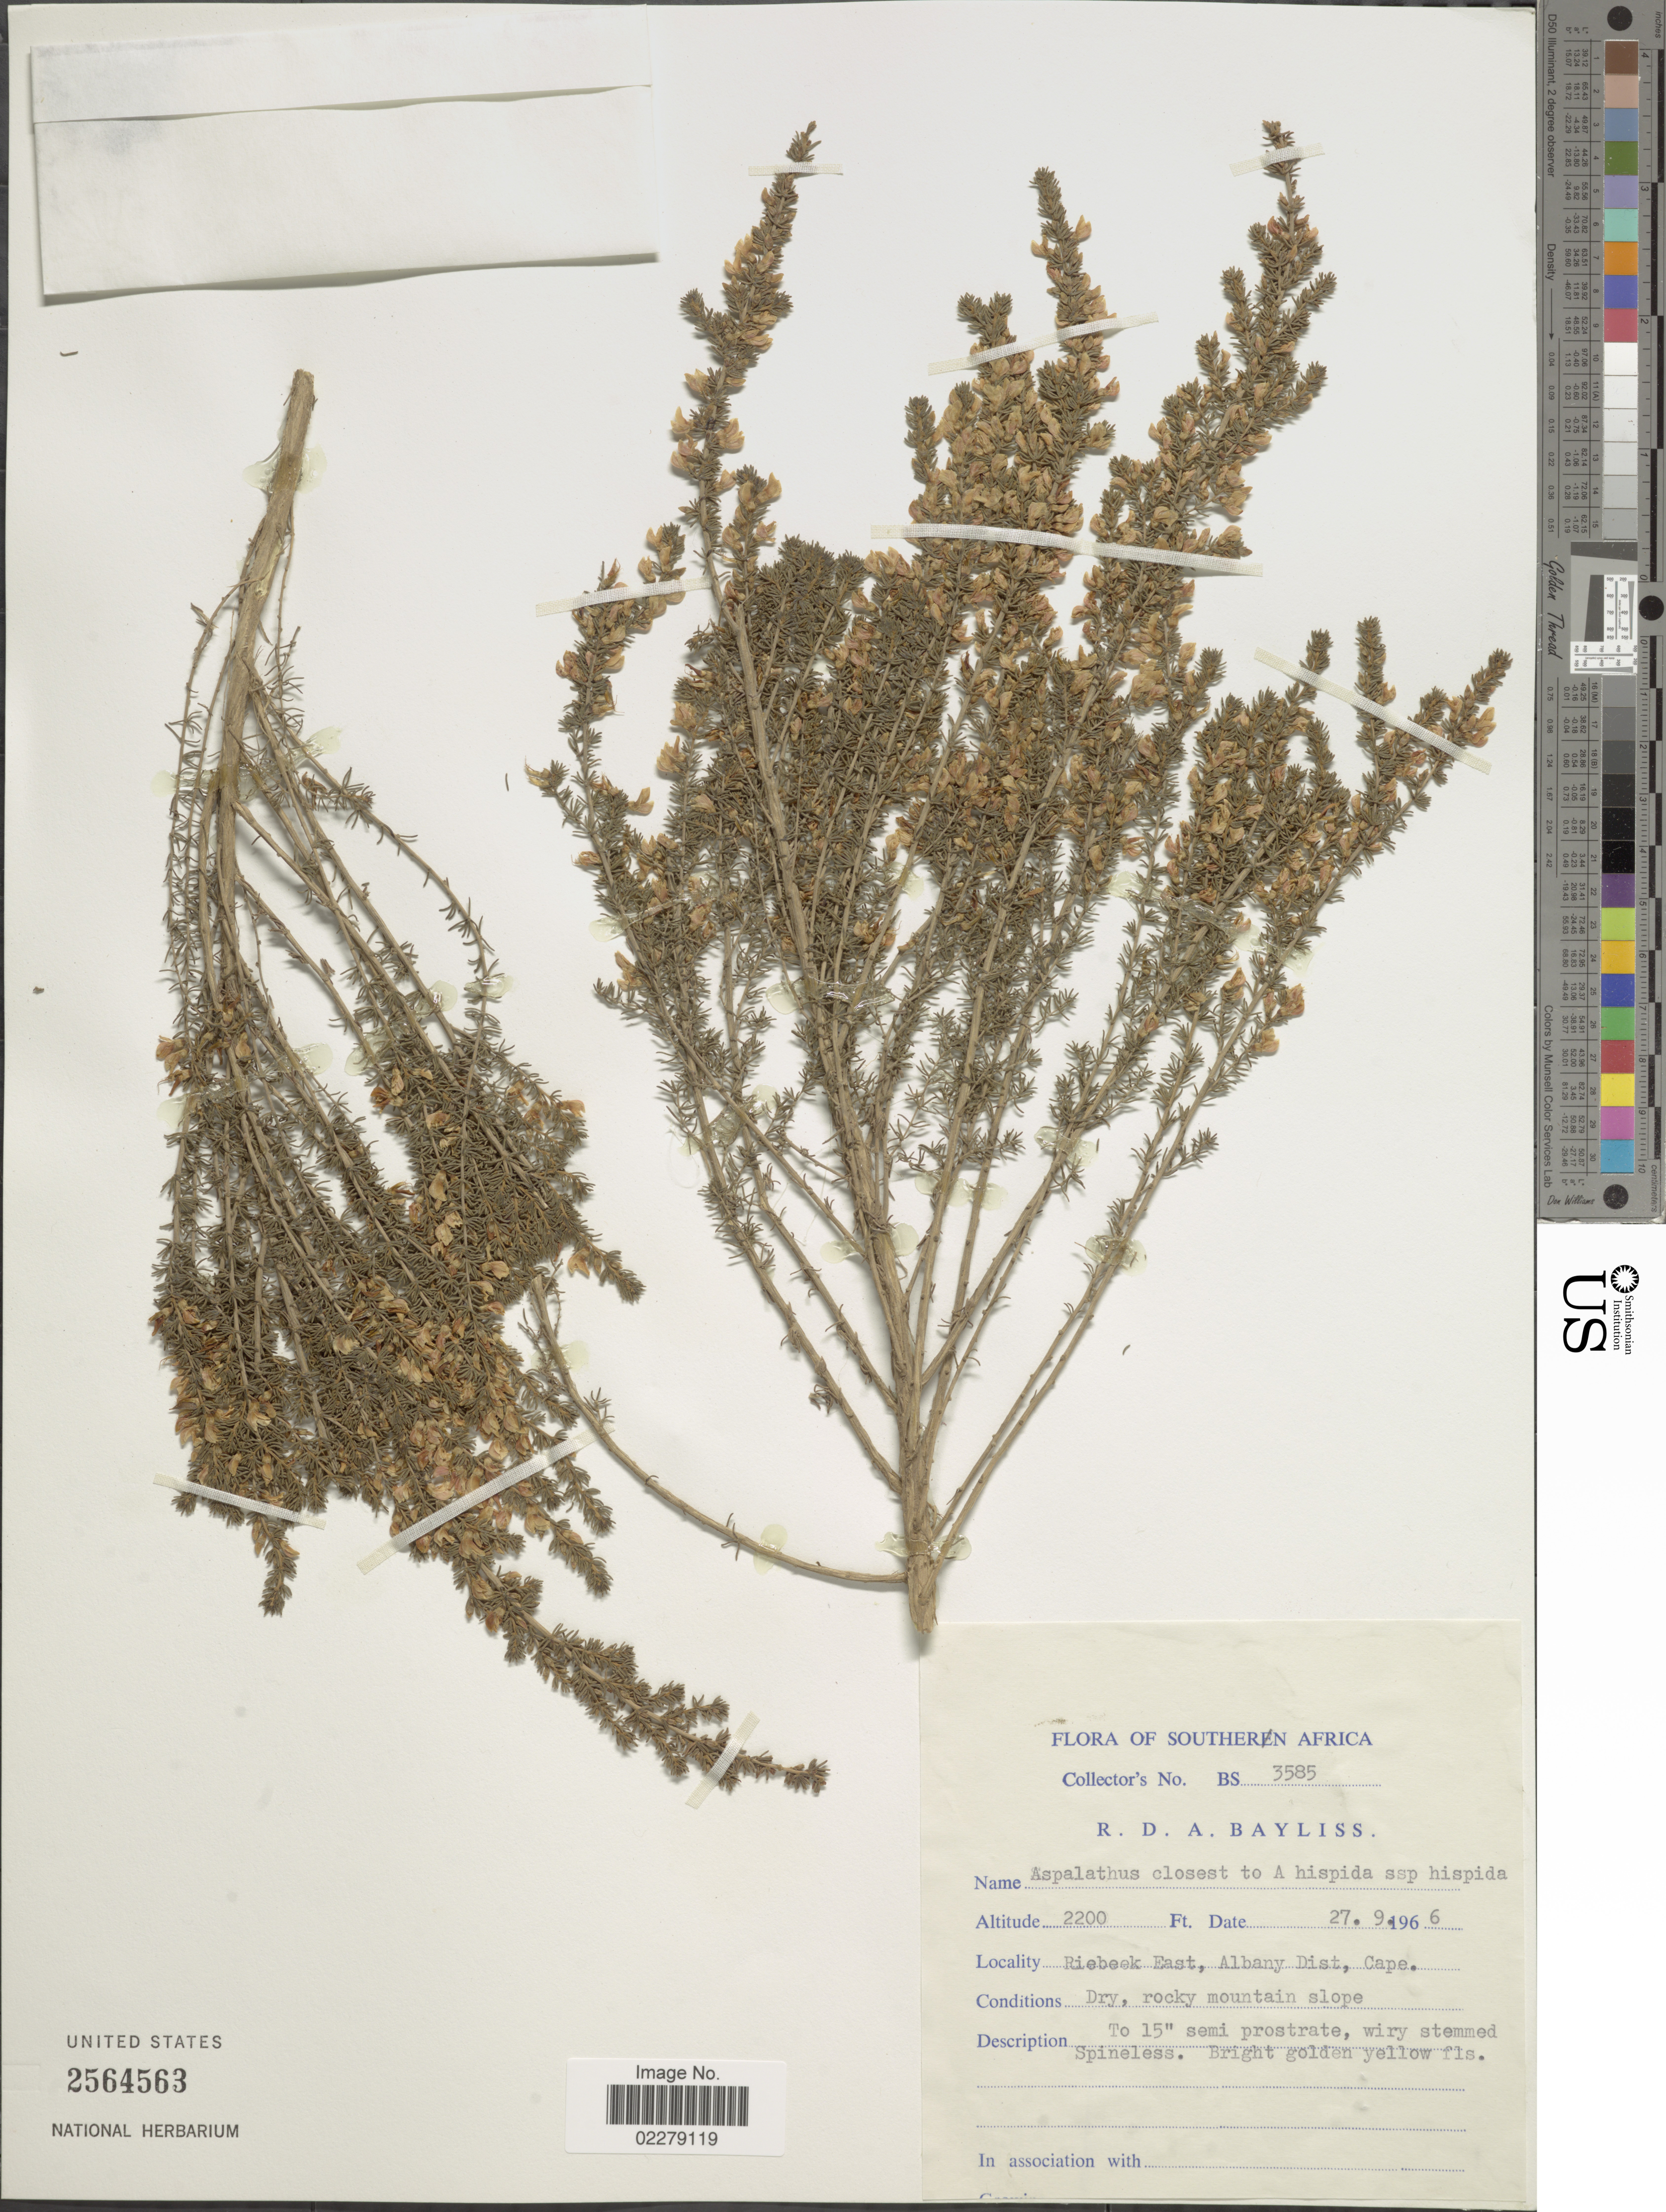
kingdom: Plantae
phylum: Tracheophyta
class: Magnoliopsida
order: Fabales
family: Fabaceae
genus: Aspalathus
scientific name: Aspalathus hispida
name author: Thunb.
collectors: R. Bayliss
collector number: BS3585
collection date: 1966-09-27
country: South Africa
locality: Southern Africa. Riebeek East, Albany District, Cape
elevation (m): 671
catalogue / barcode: US 2564563